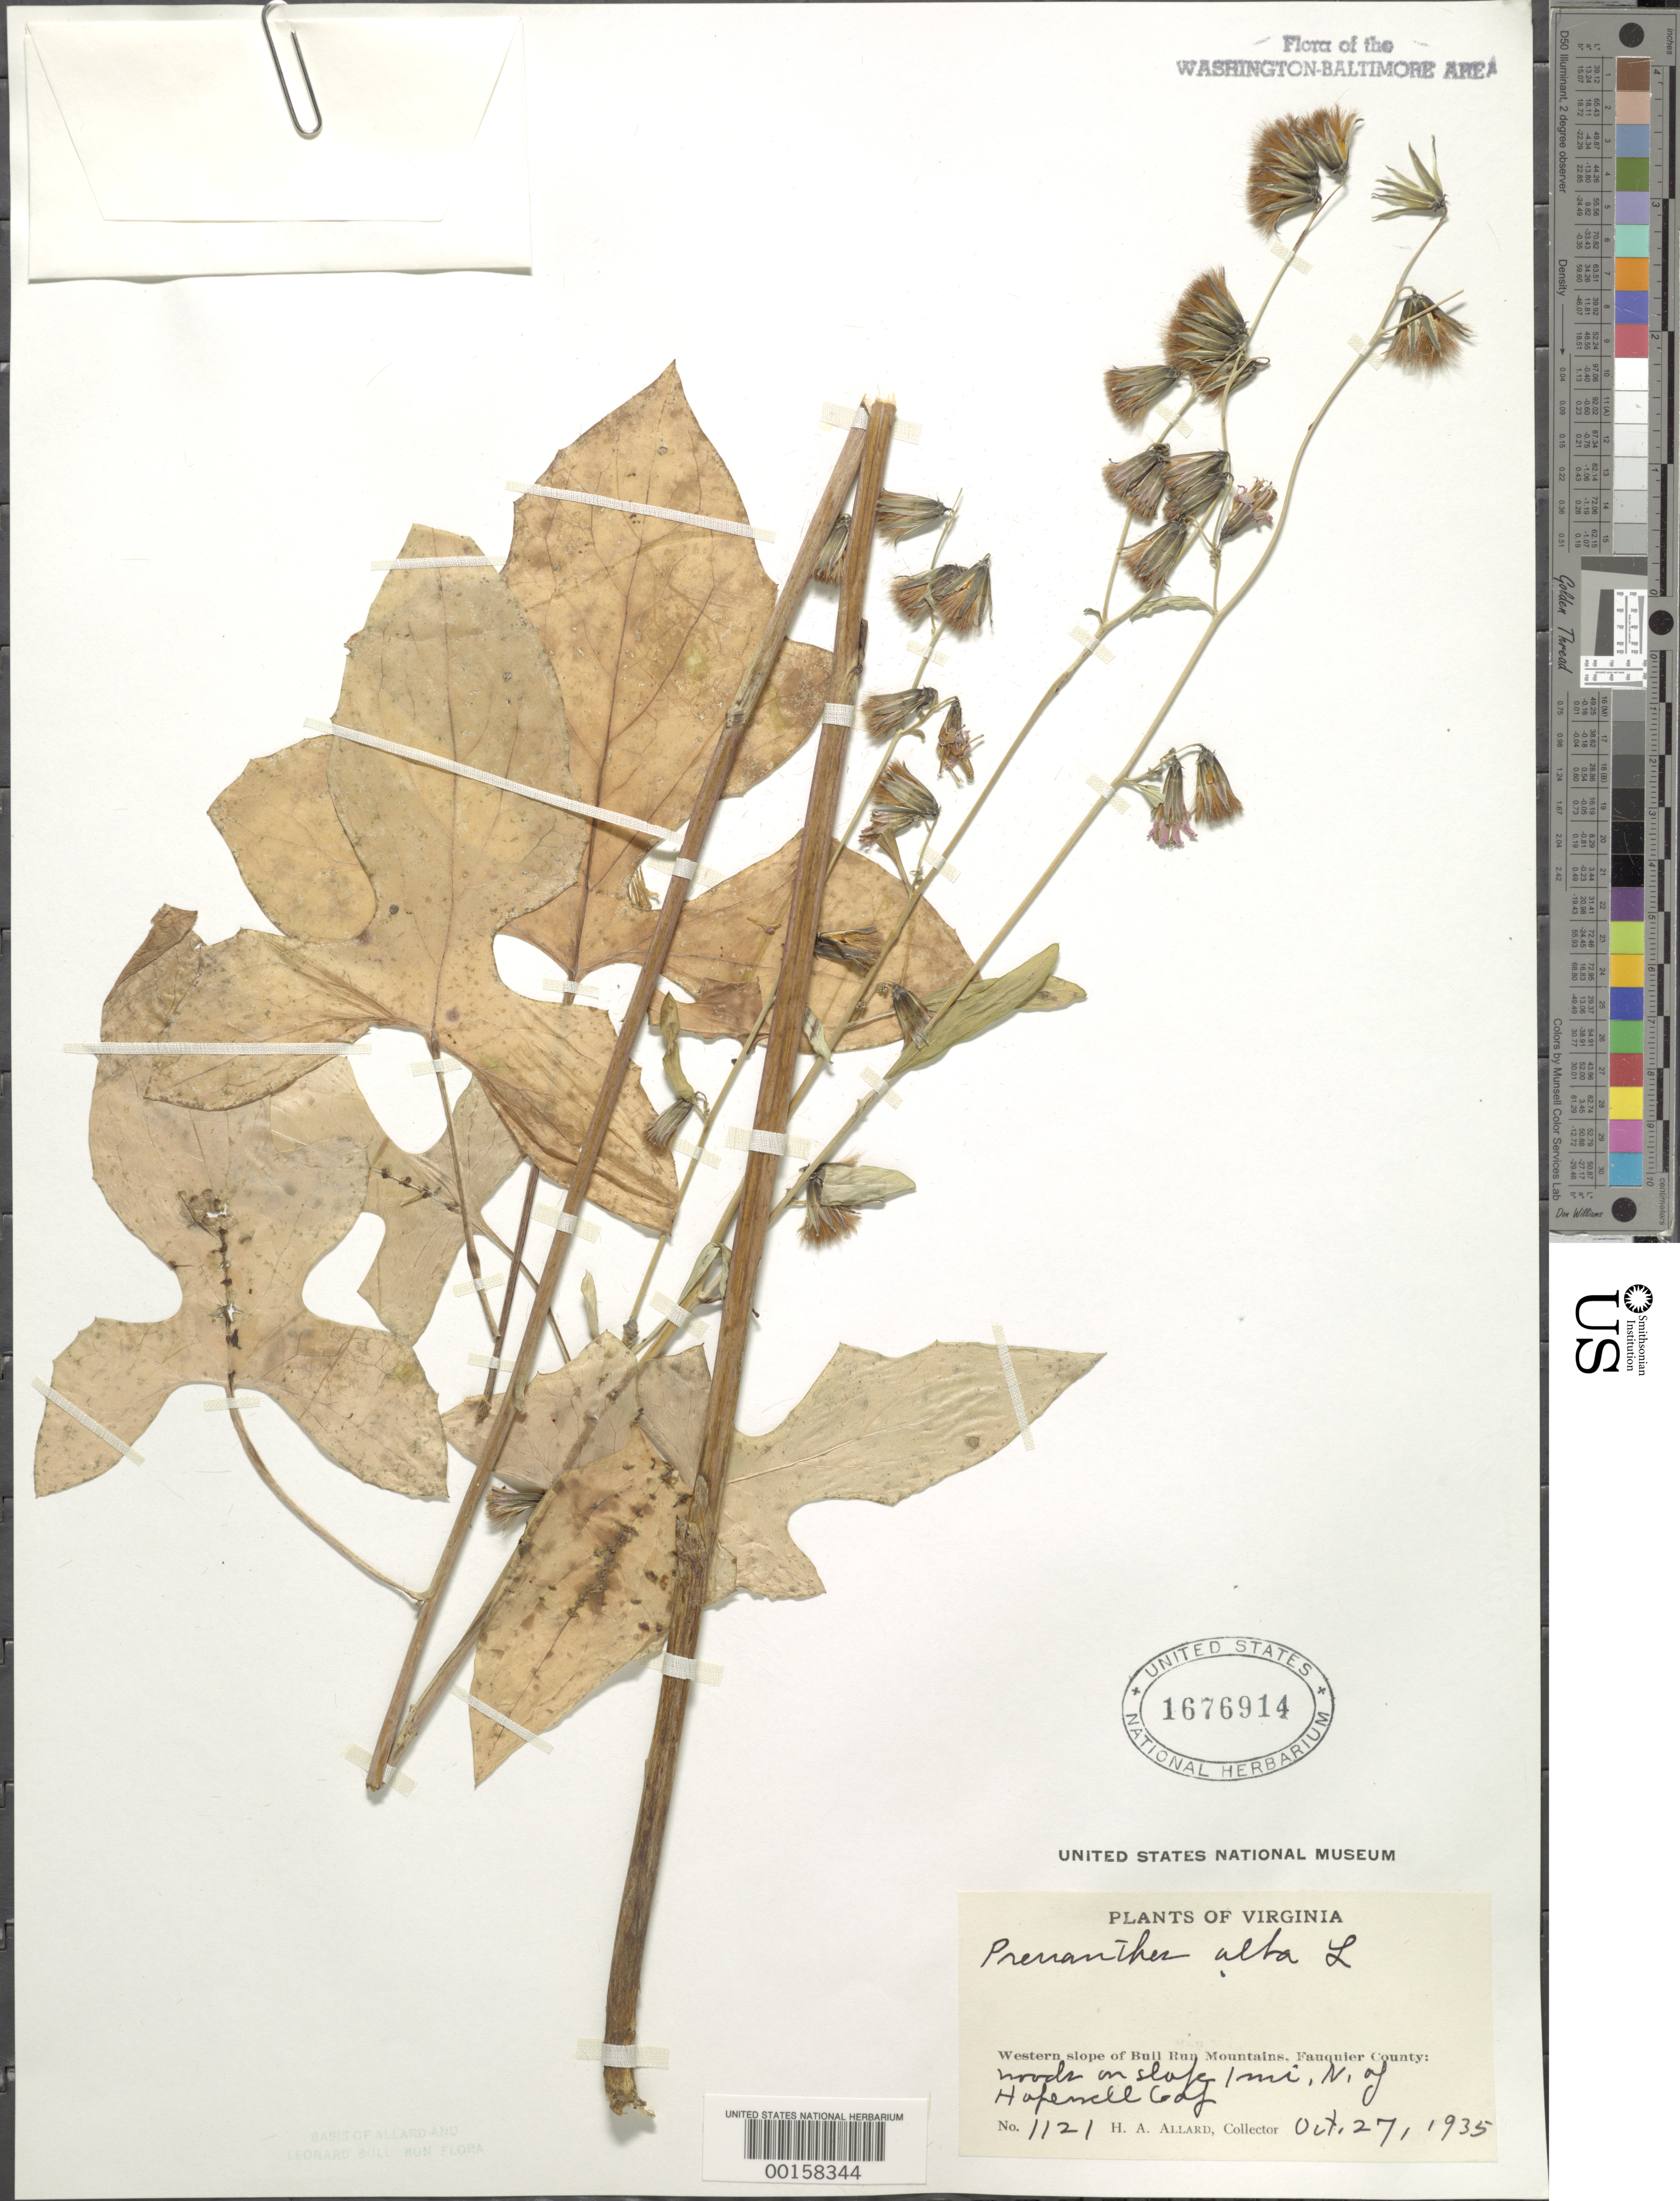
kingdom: Plantae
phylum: Tracheophyta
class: Magnoliopsida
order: Asterales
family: Asteraceae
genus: Nabalus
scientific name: Nabalus albus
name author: (L.) Hook.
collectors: H. A. Allard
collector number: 11217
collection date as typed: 27 Oct 1935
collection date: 1935-10-27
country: United States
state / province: Virginia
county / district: Fauquier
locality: North of Hopewell Gap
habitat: Woods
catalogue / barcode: US 1676914